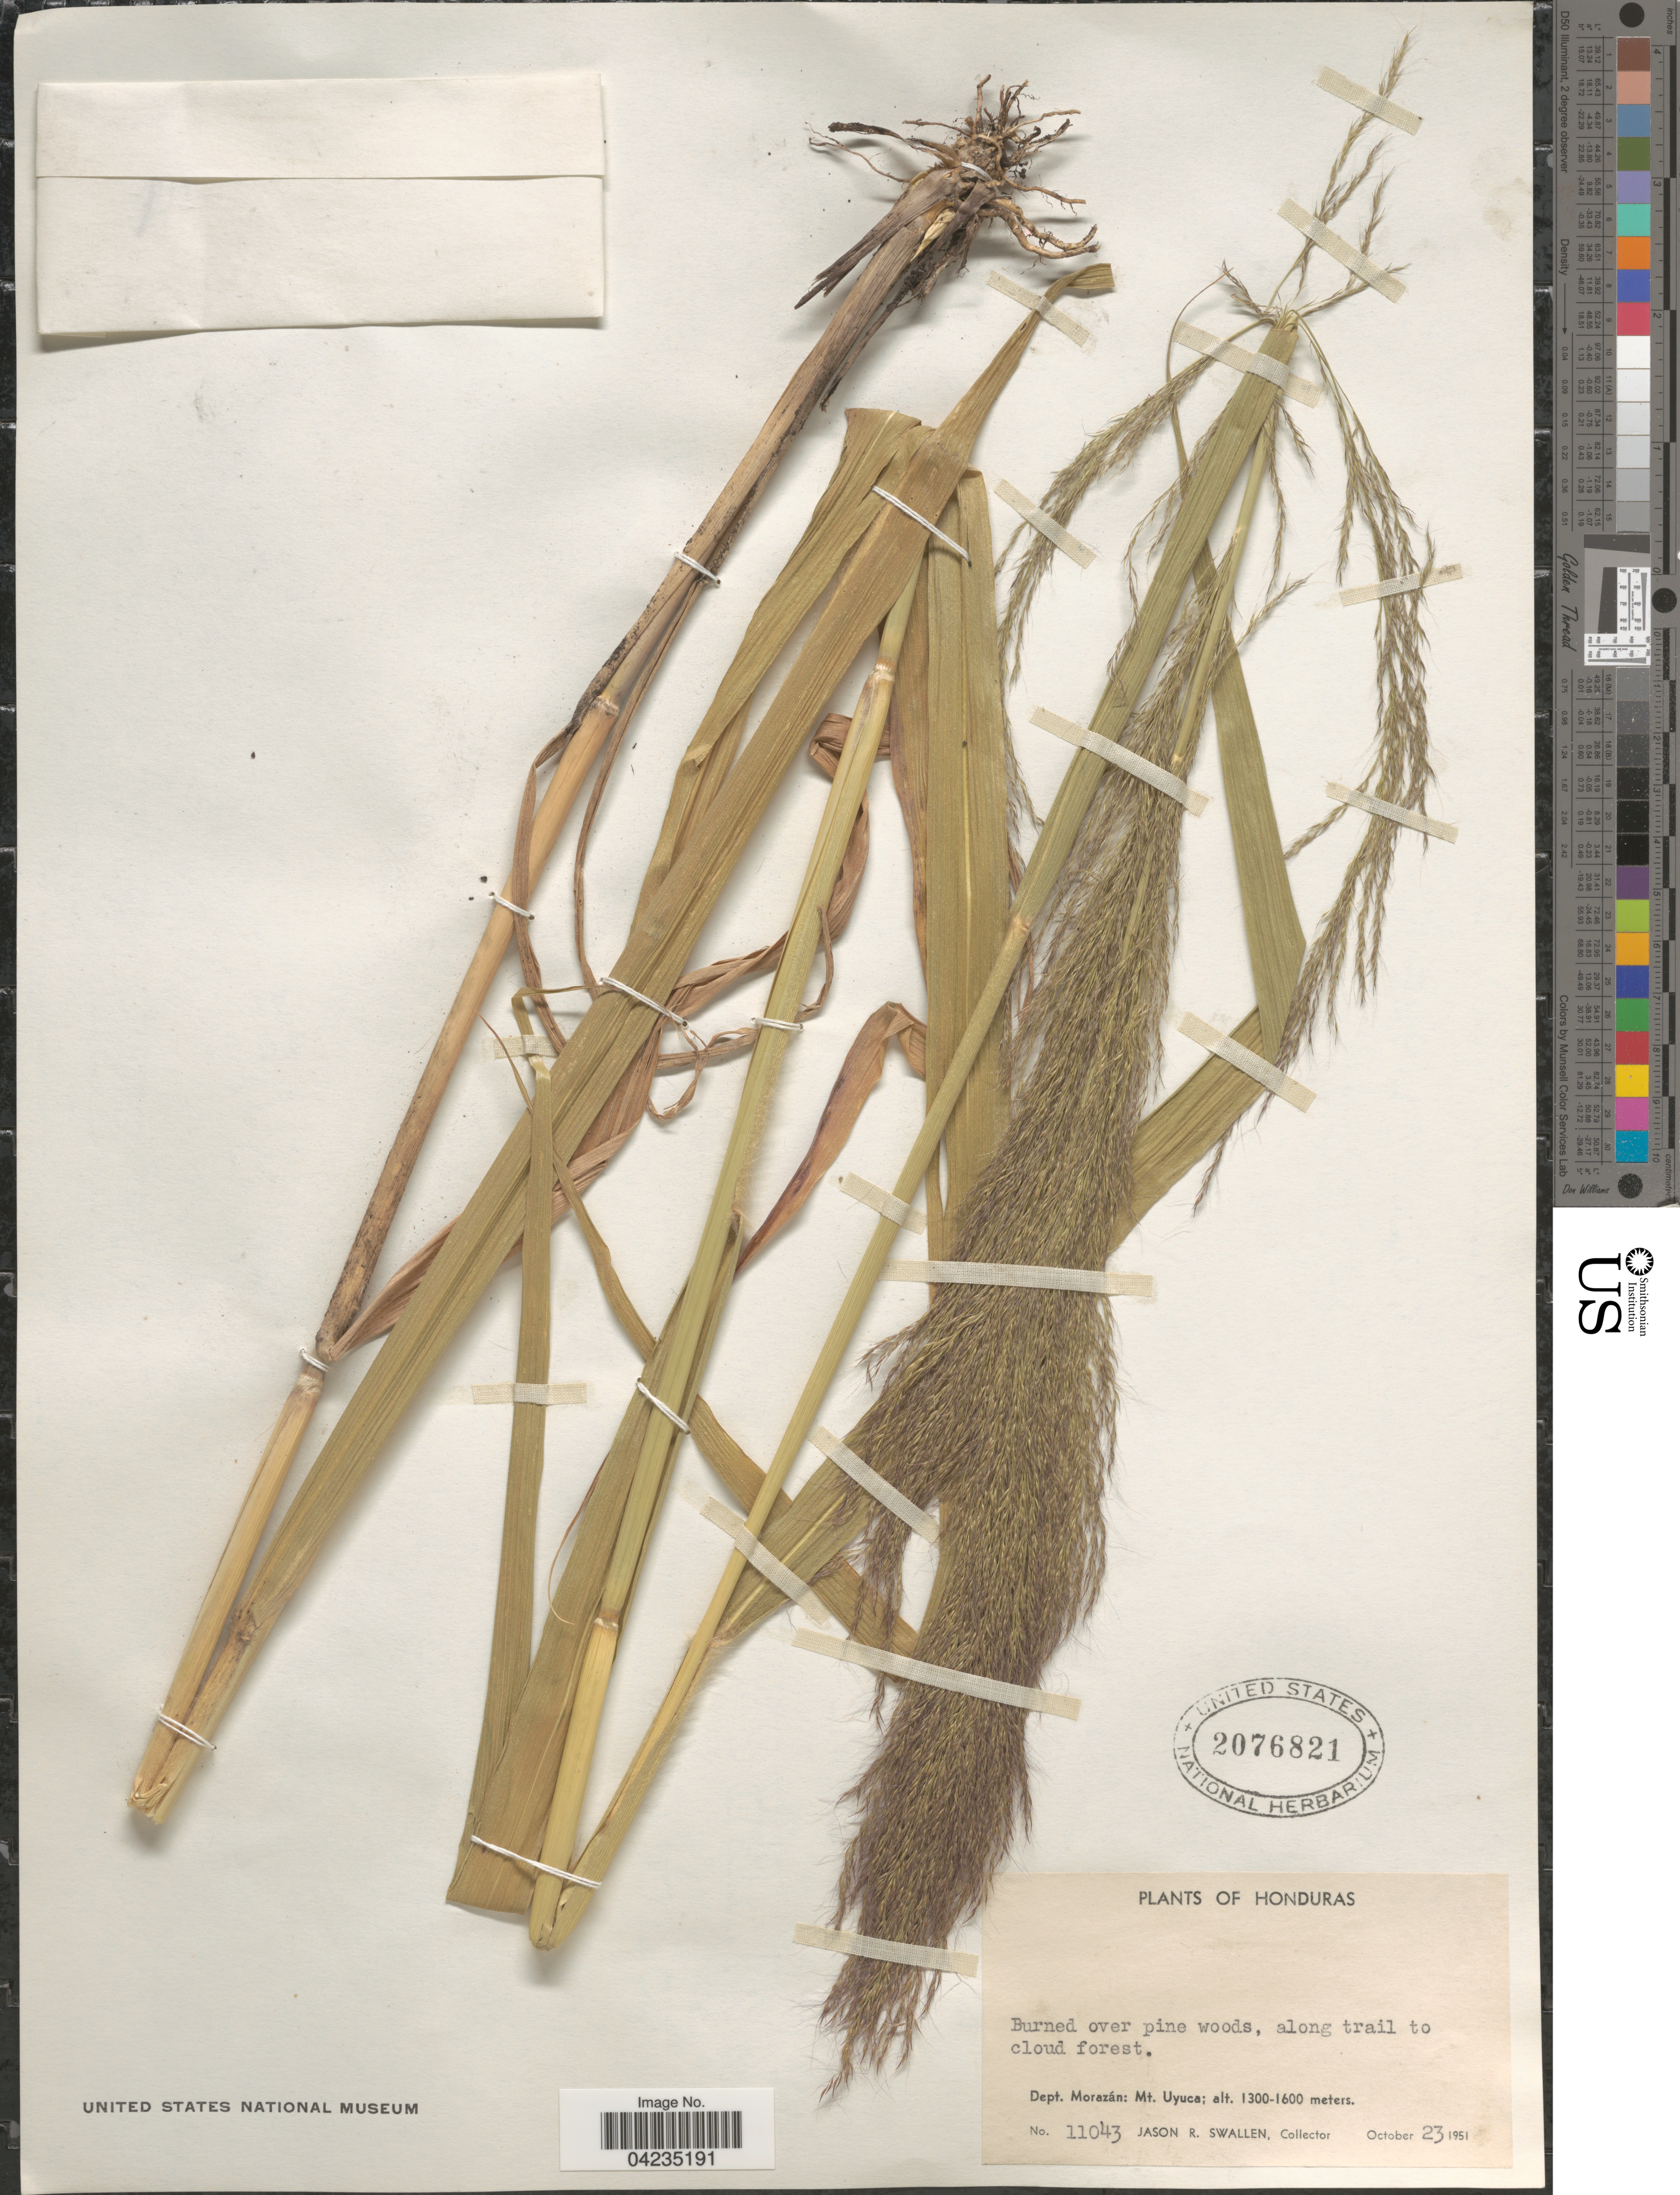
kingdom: Plantae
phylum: Tracheophyta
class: Liliopsida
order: Poales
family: Poaceae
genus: Arundinella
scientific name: Arundinella deppeana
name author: Nees ex Steud.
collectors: J. R. Swallen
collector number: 11043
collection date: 1951-10-23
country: Honduras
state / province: Fco. Morazán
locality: Dept. Morazán: Mt. Uyuca.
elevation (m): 1300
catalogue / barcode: US 2076821